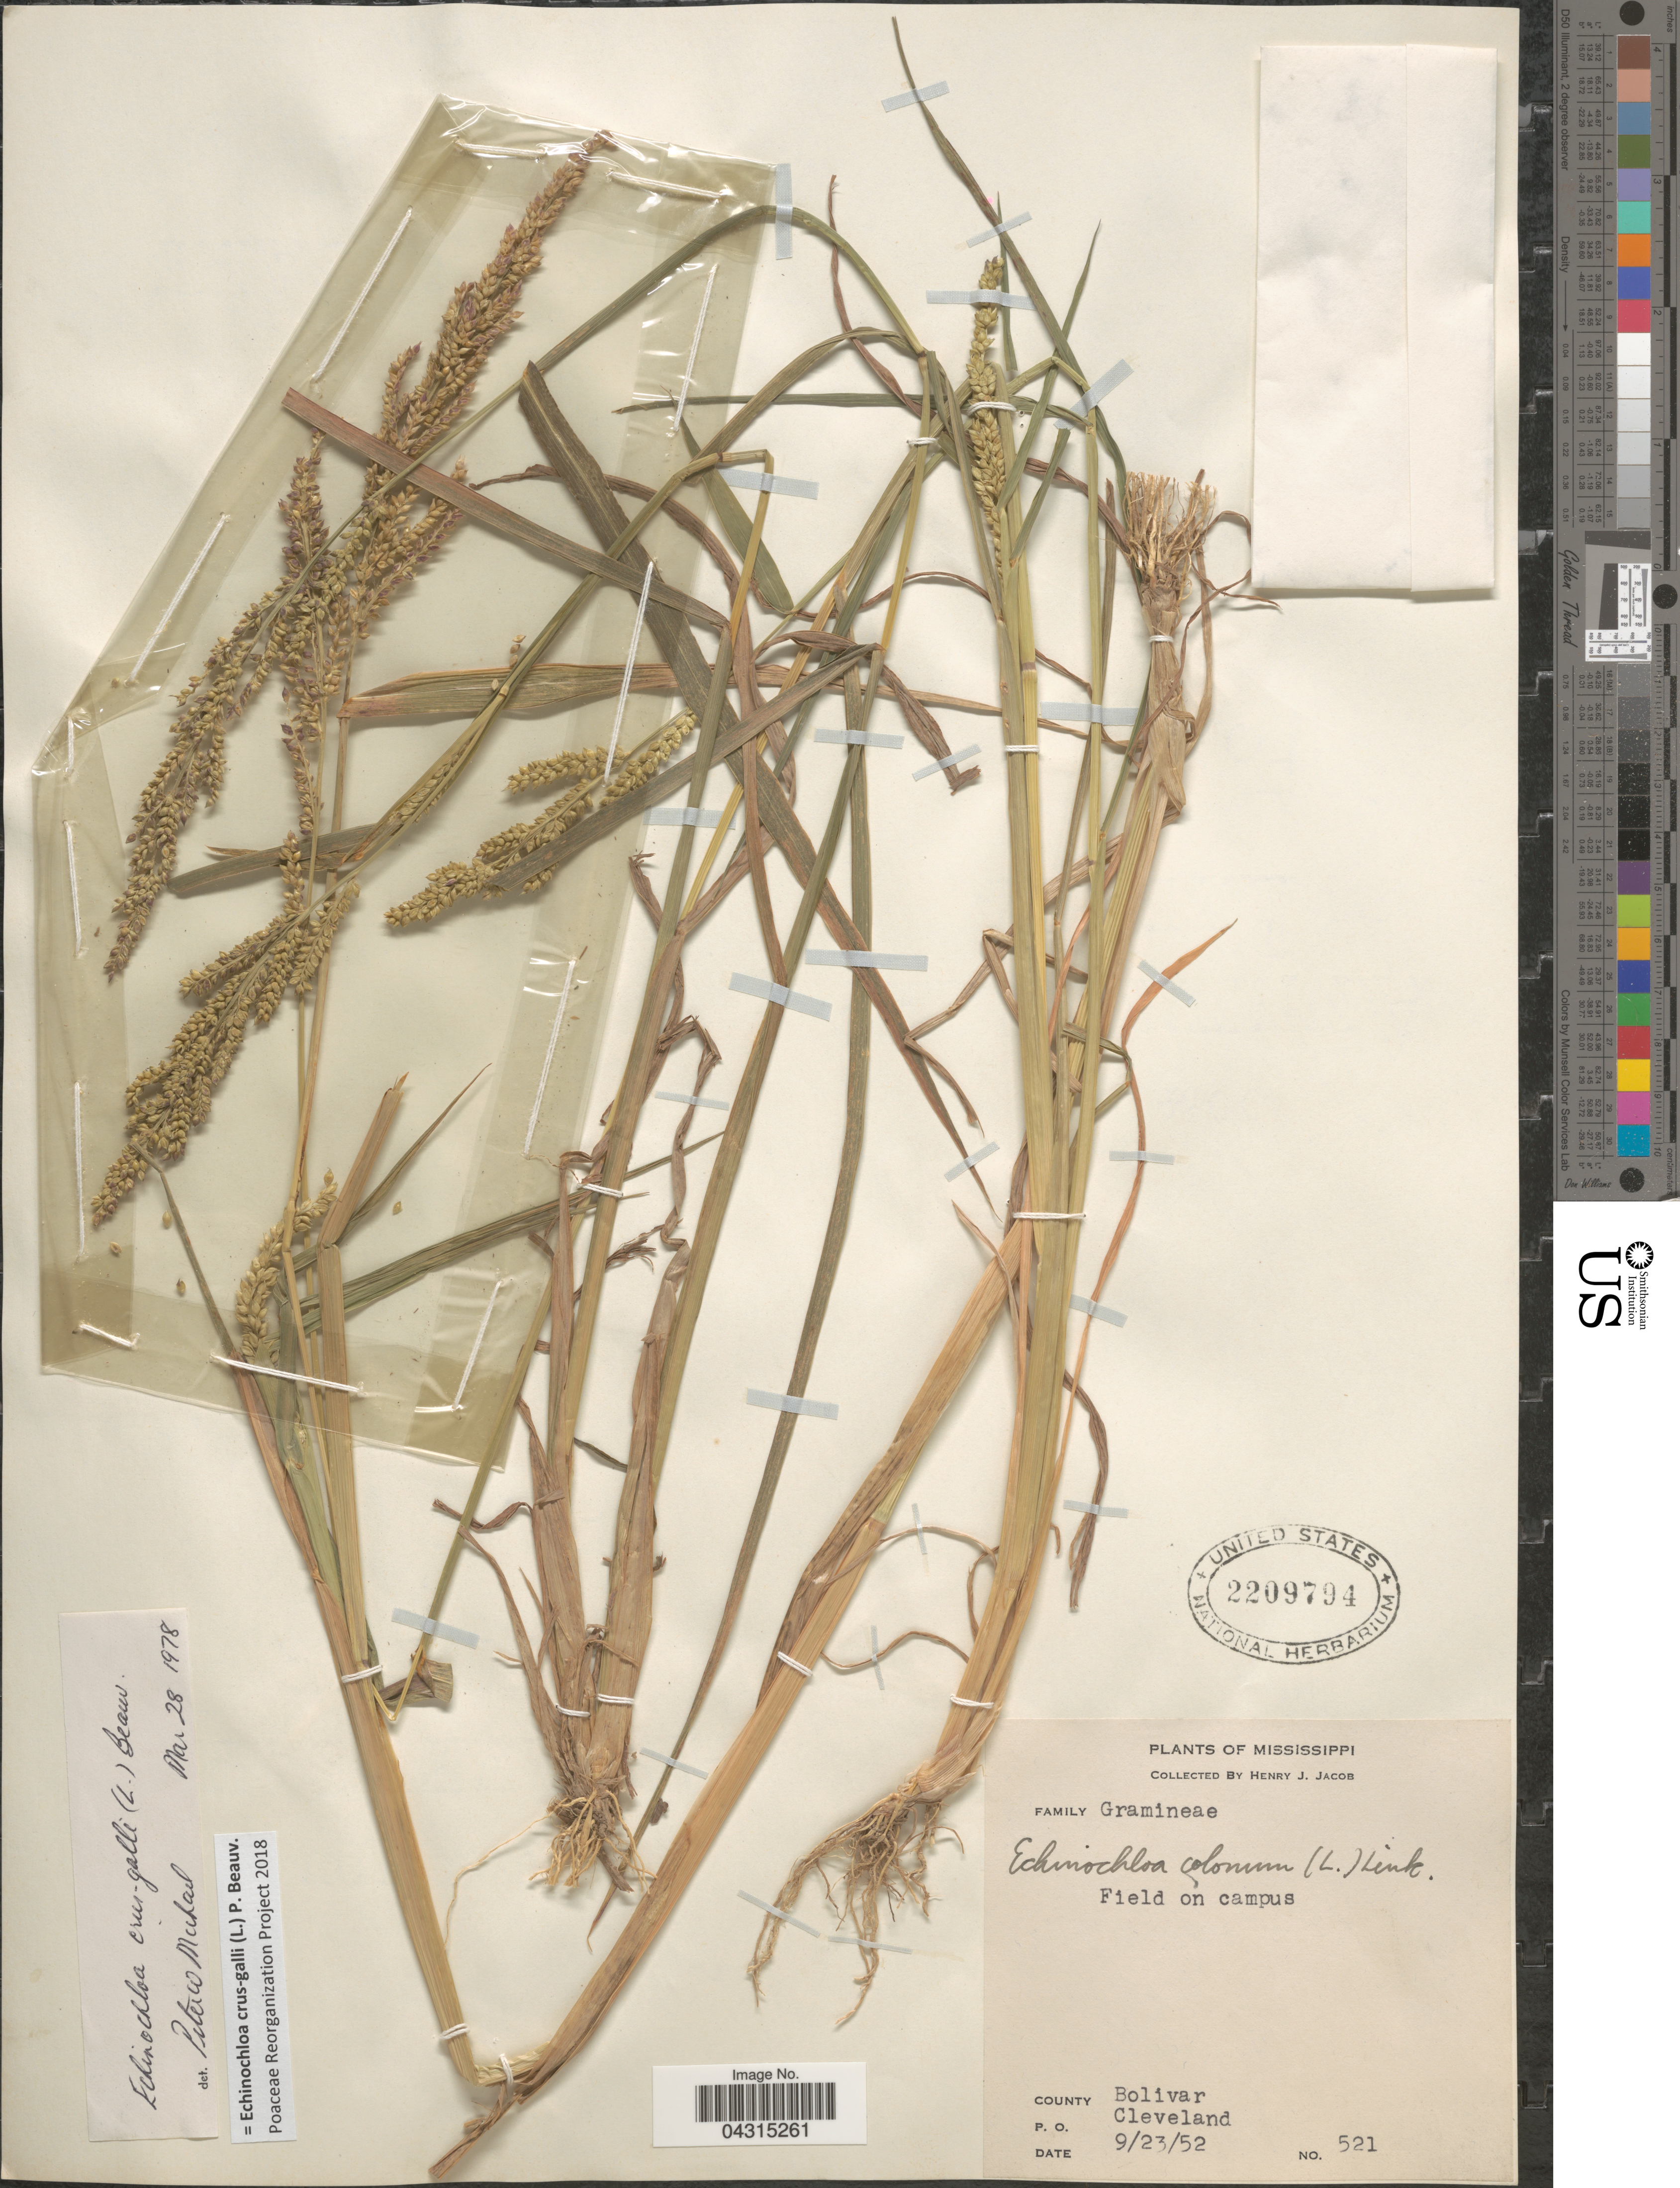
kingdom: Plantae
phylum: Tracheophyta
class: Liliopsida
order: Poales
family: Poaceae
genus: Echinochloa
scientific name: Echinochloa crus-galli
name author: (L.) P. Beauv.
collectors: H. Jacob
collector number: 521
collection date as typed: Transcribed d/m/y: 23/9/52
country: United States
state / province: Mississippi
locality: Field on campus. County Bolivar. P.O. Cleveland.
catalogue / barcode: US 2209794